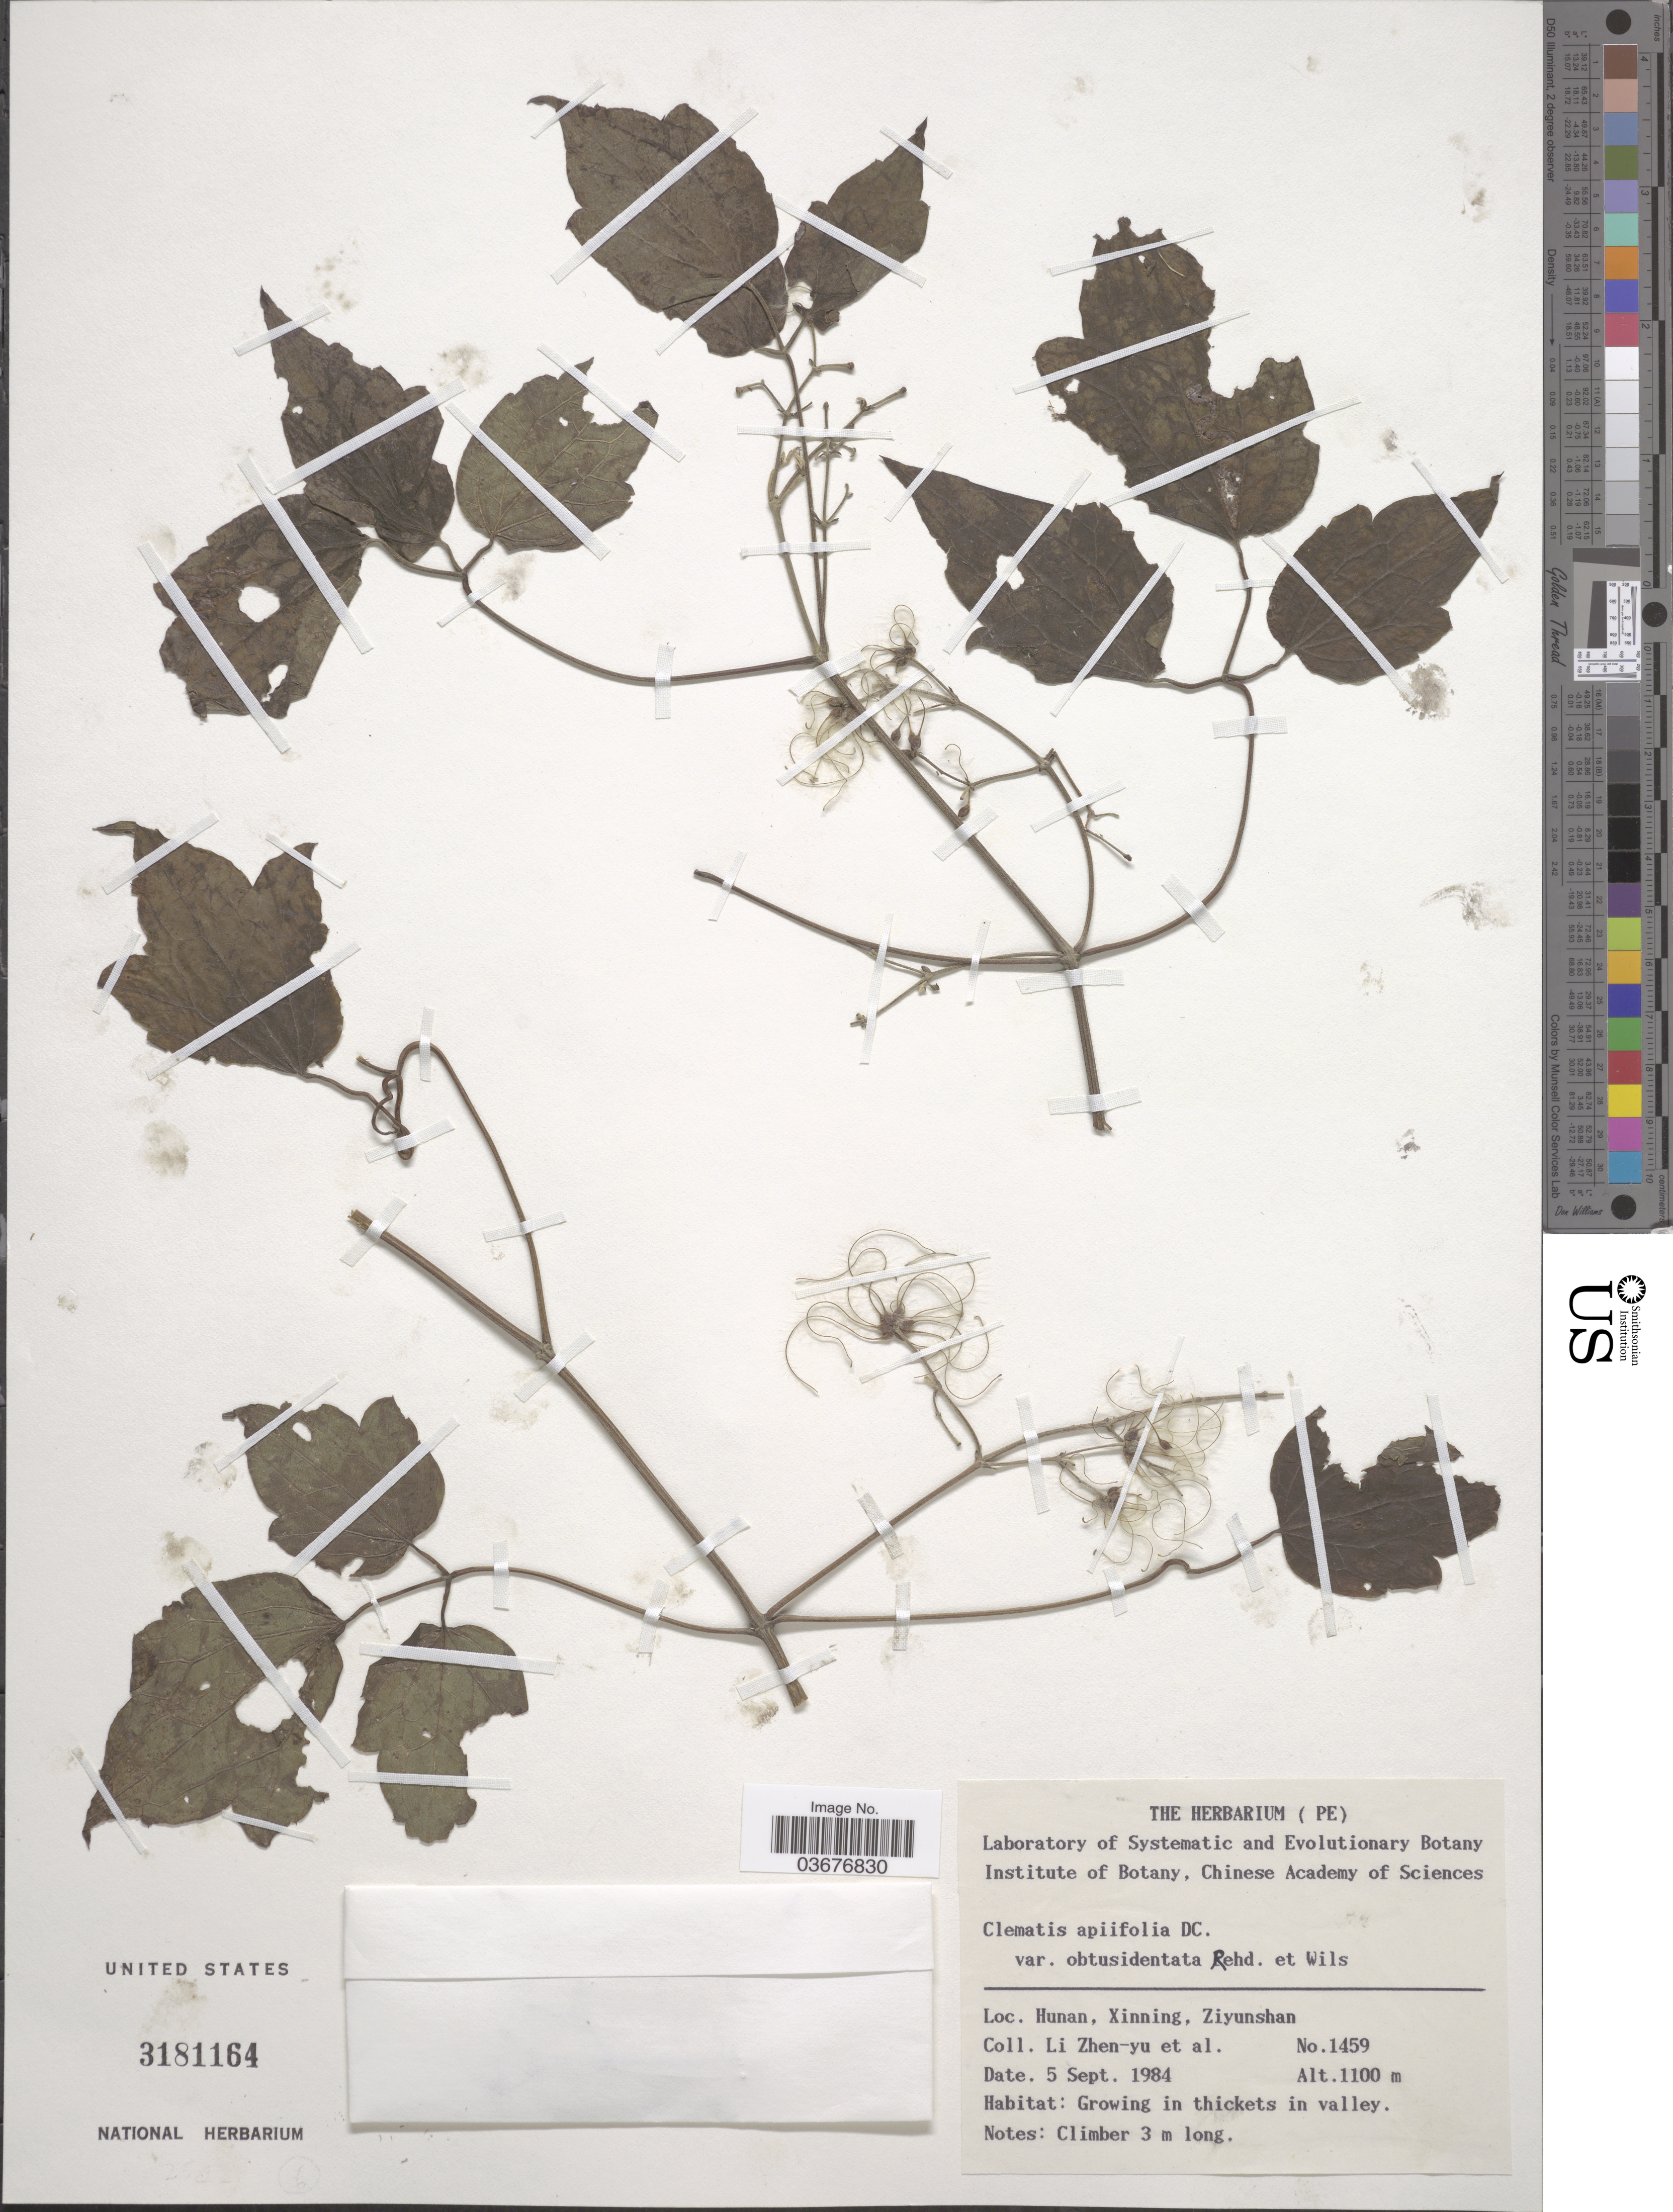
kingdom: Plantae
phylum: Tracheophyta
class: Magnoliopsida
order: Ranunculales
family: Ranunculaceae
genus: Clematis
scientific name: Clematis apiifolia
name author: DC.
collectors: Z. Y. Li & et al.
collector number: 1459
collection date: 1984-09-05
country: China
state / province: Hunan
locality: Xinning, Ziyunshan.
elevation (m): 1100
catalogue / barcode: US 3181164